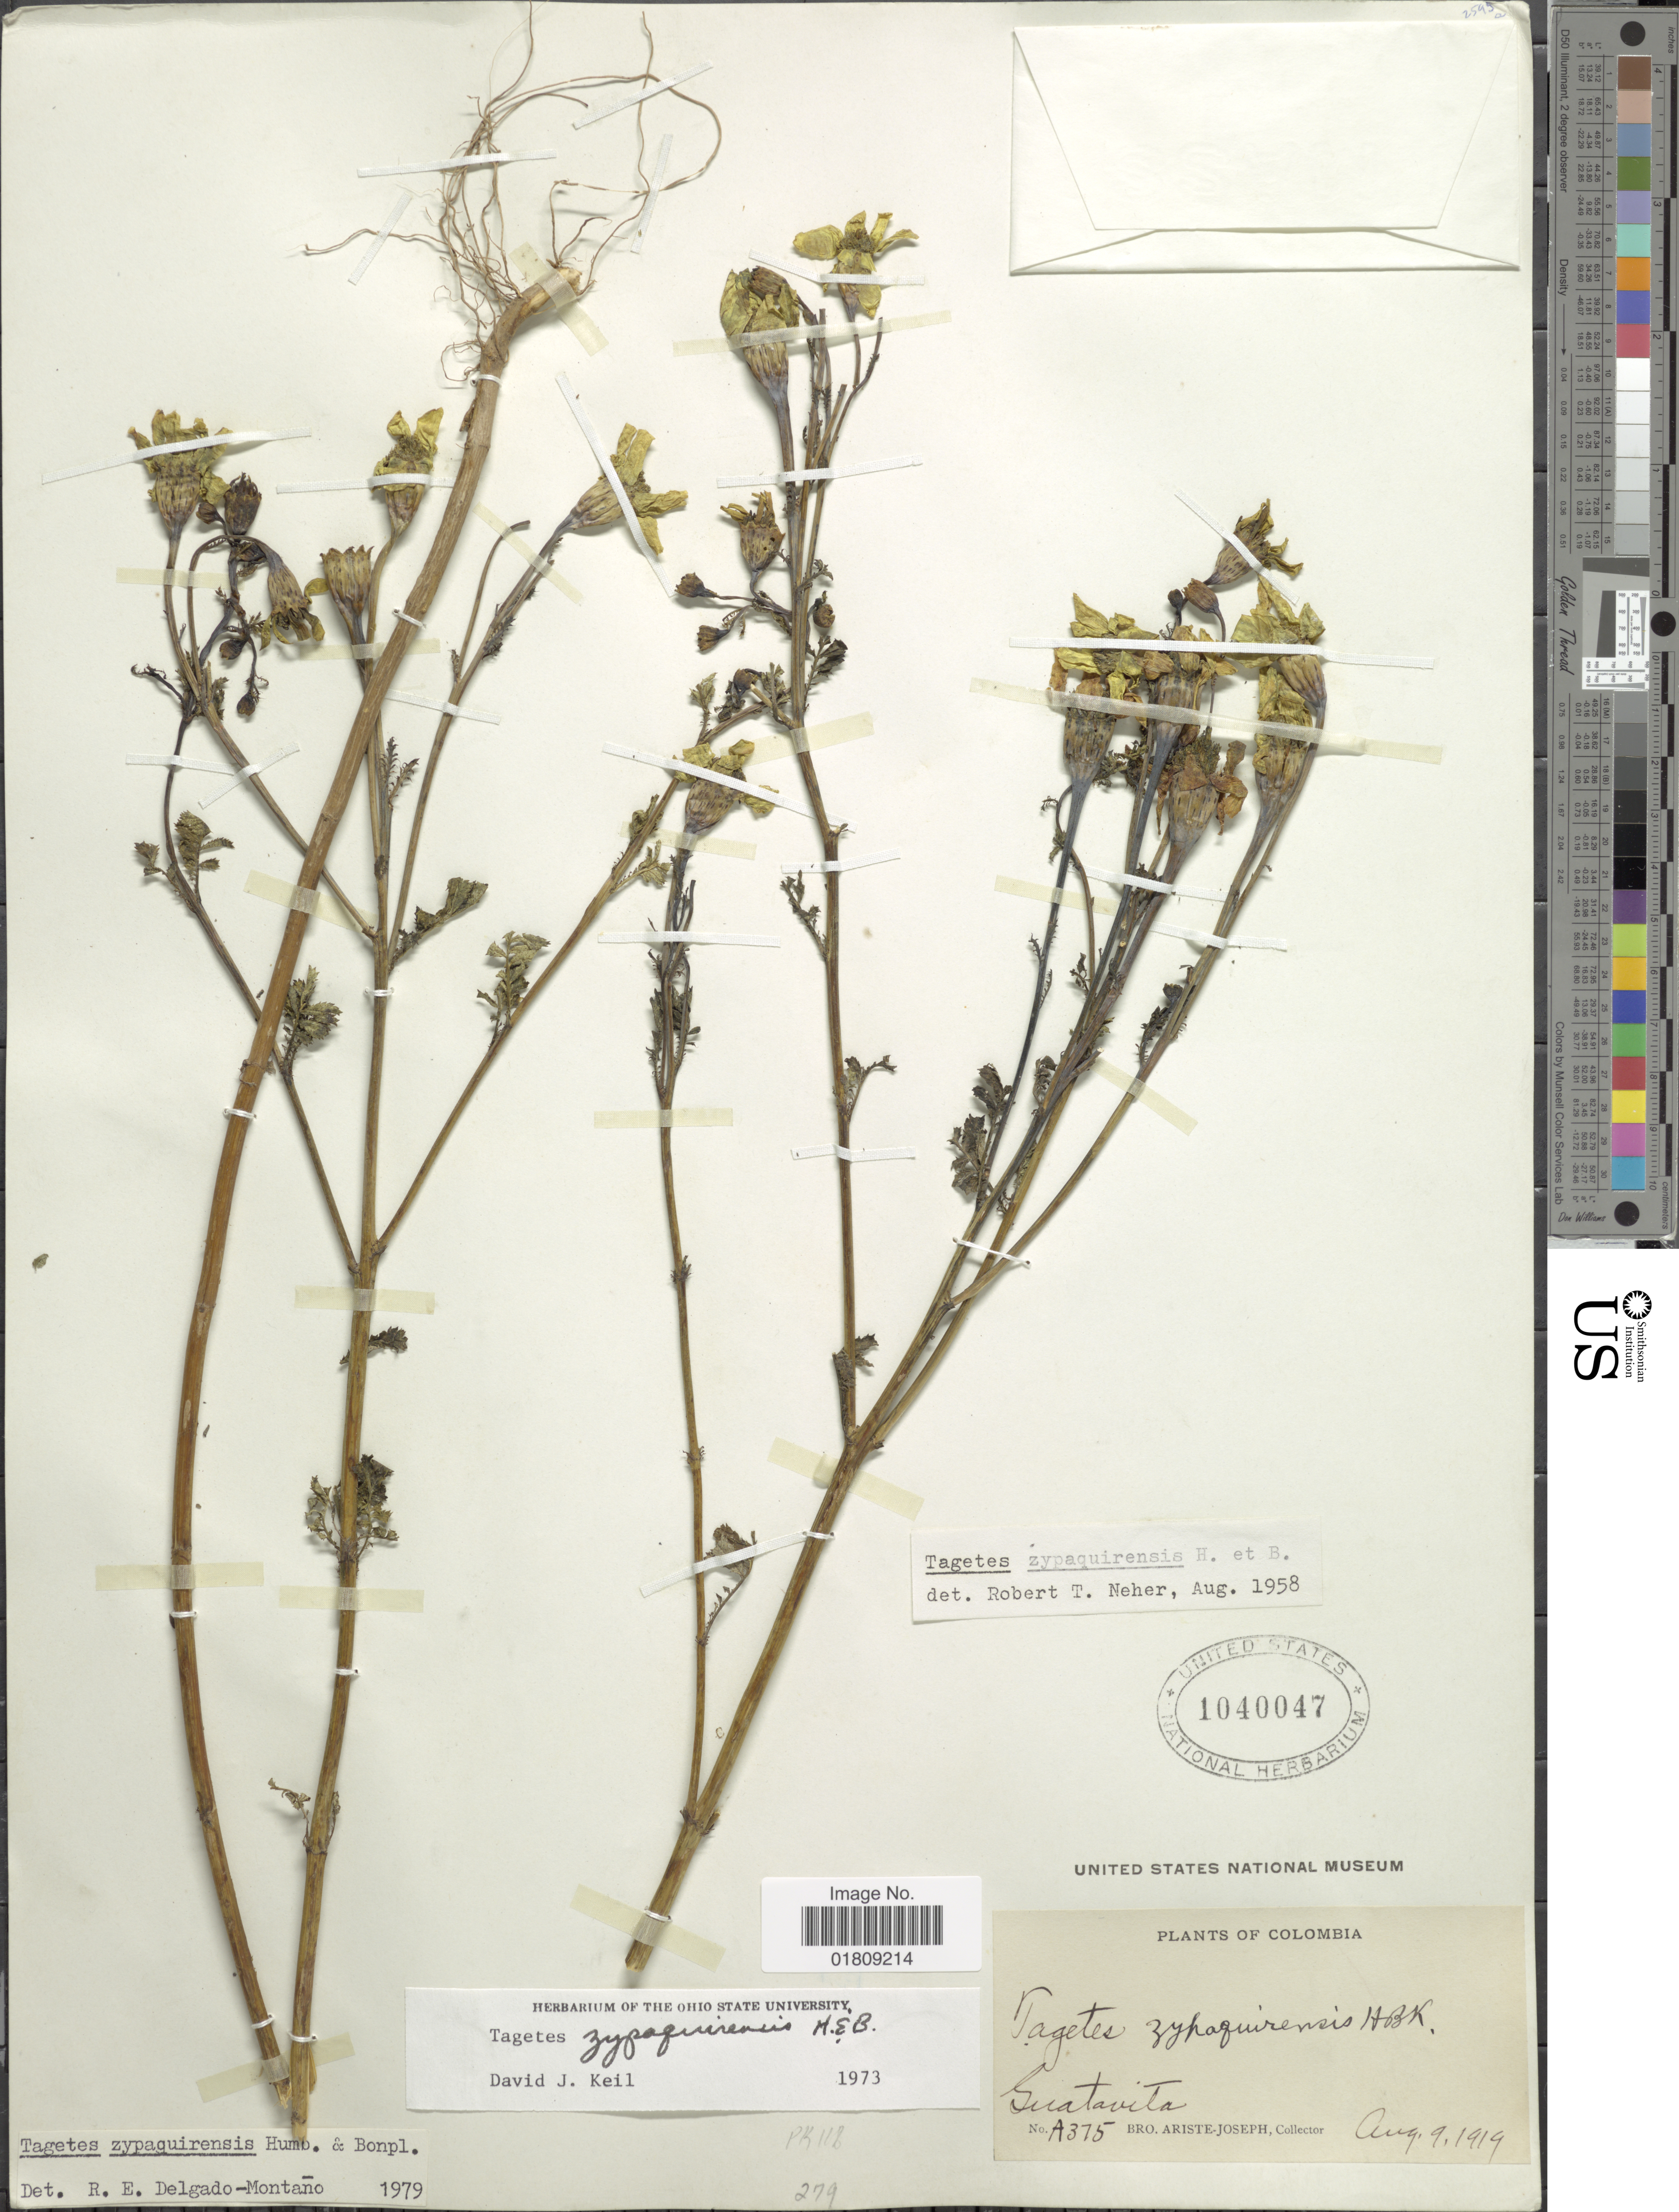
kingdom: Plantae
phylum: Tracheophyta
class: Magnoliopsida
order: Asterales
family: Asteraceae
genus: Tagetes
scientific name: Tagetes zypaquirensis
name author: Humb. & Bonpl.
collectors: Bro. Ariste-Joseph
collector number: A375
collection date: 1919-08-09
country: Colombia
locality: Guatavita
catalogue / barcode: US 1040047